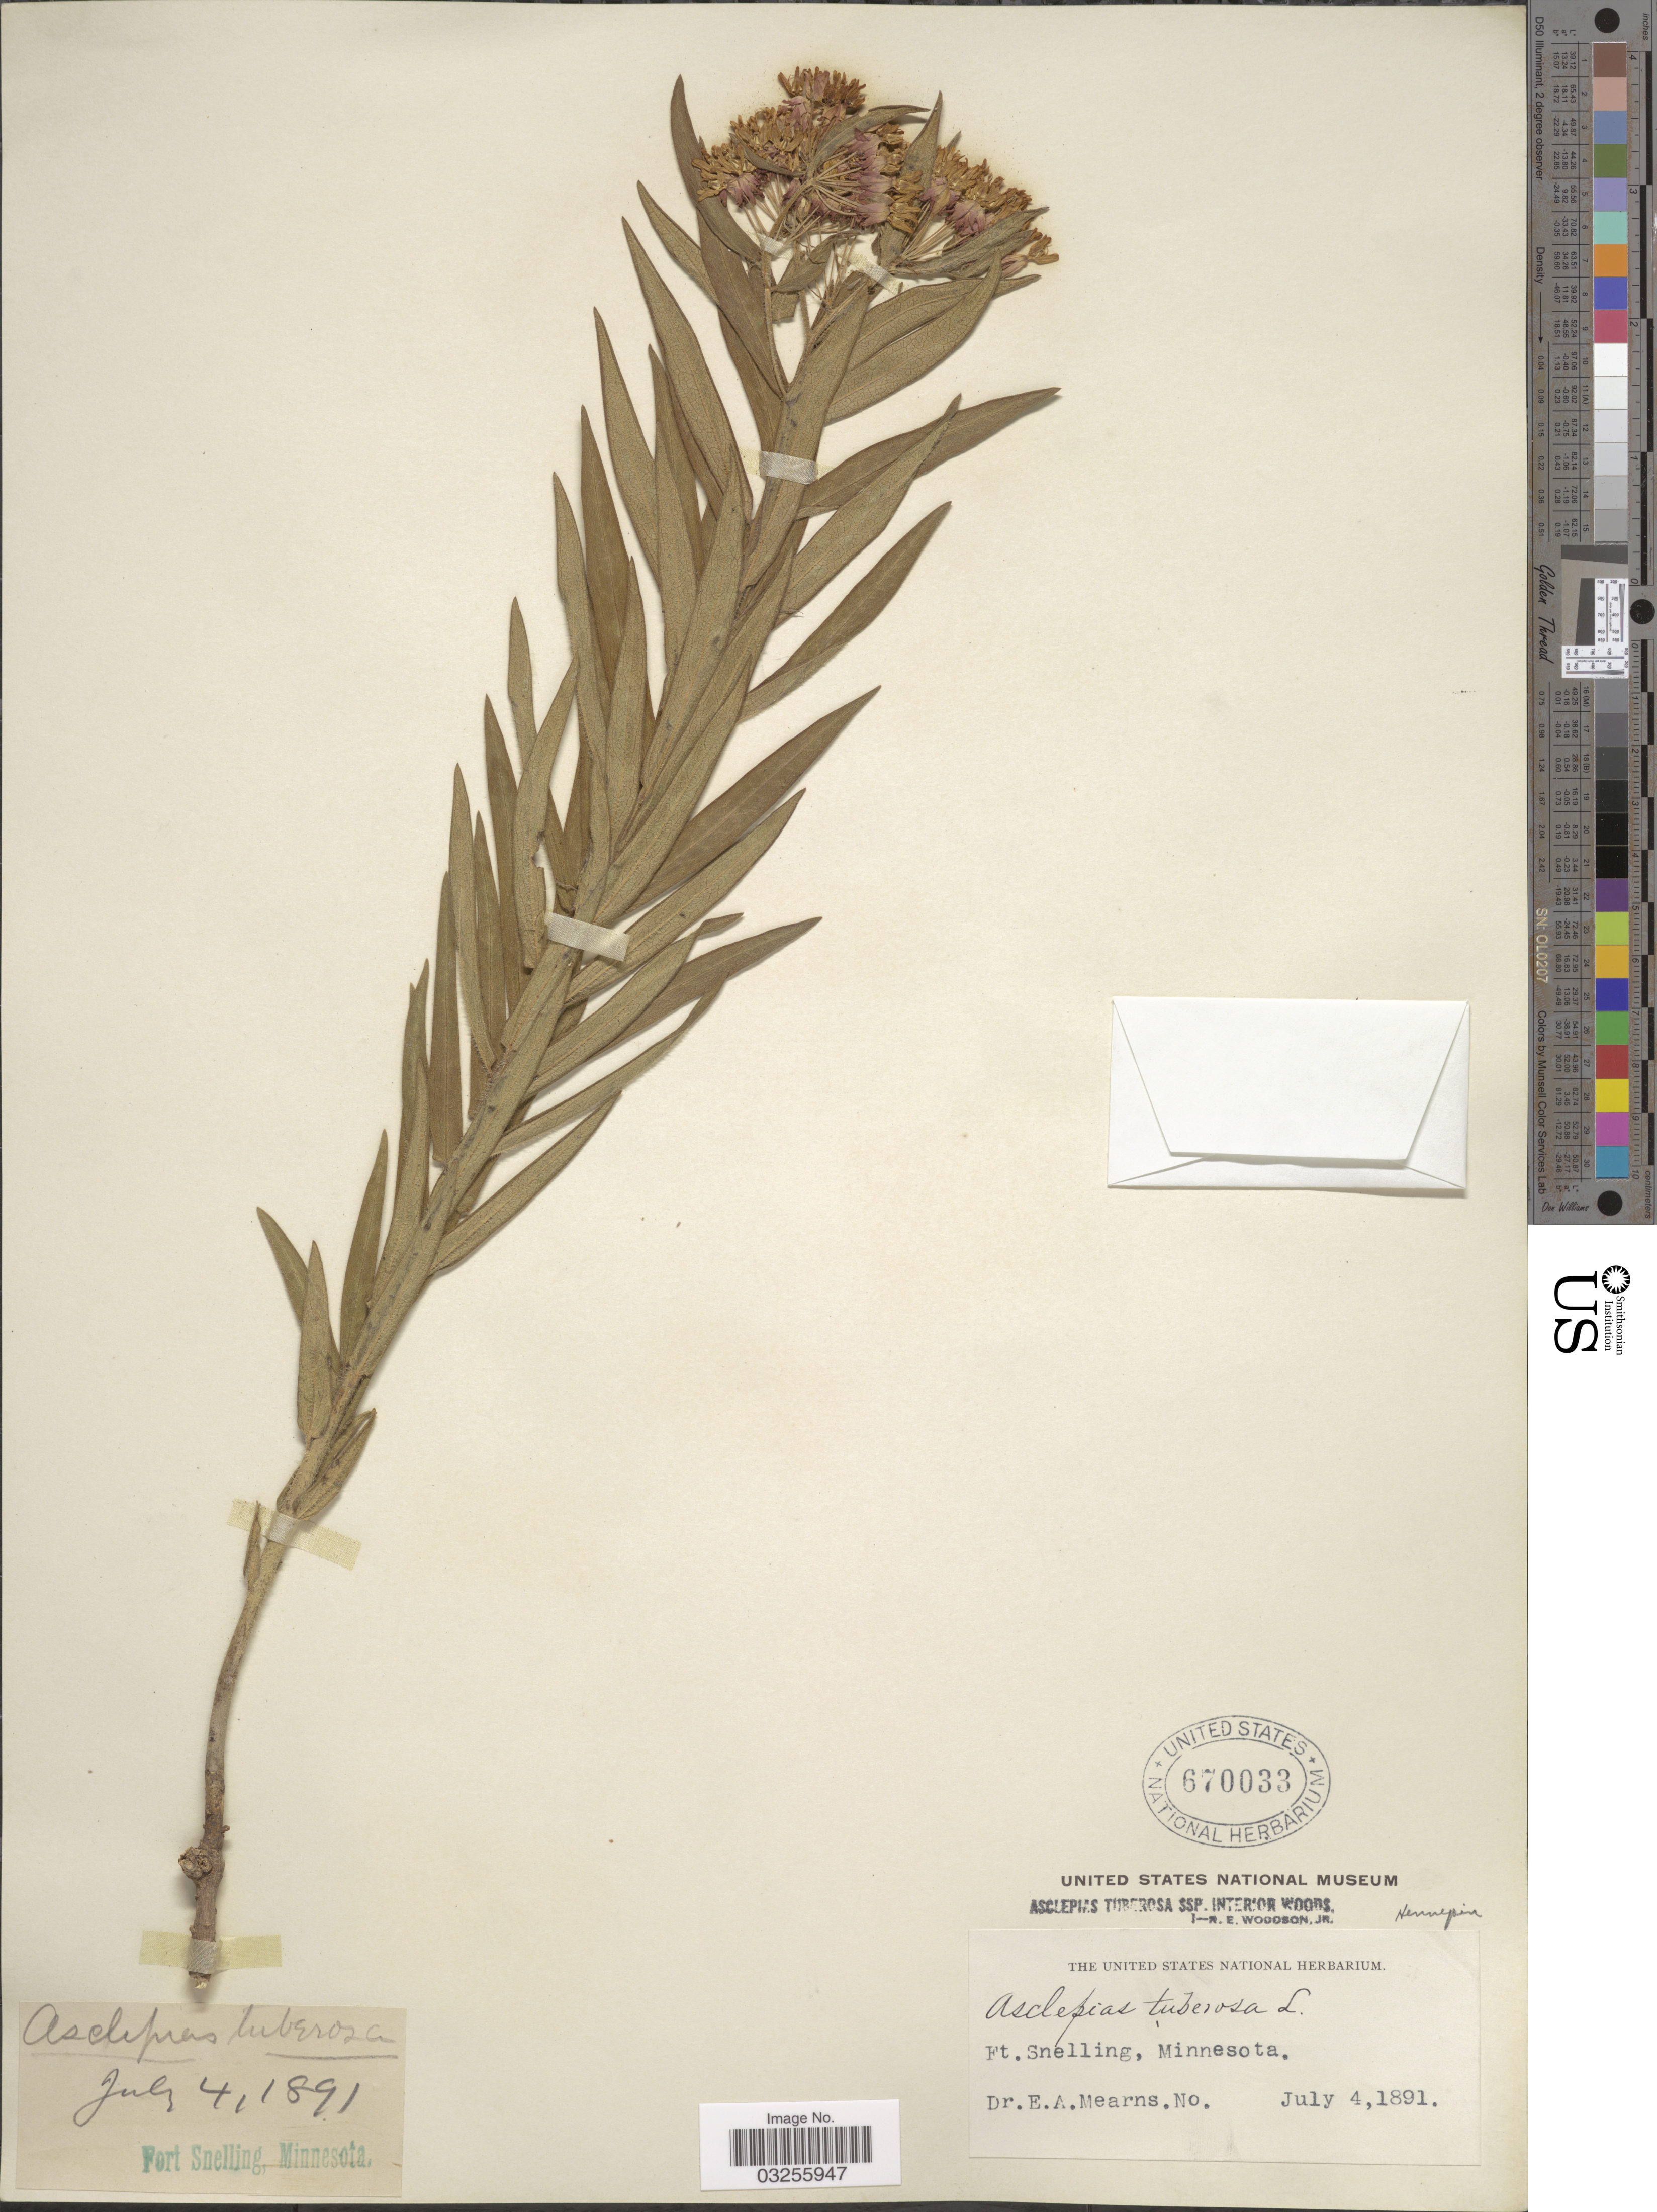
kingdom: Plantae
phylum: Tracheophyta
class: Magnoliopsida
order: Gentianales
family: Apocynaceae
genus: Asclepias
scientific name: Asclepias tuberosa subsp. interior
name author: Woodson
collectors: E. A. Mearns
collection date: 1891-07-04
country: United States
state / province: Minnesota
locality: Fort Snelling.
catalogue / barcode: US 670033